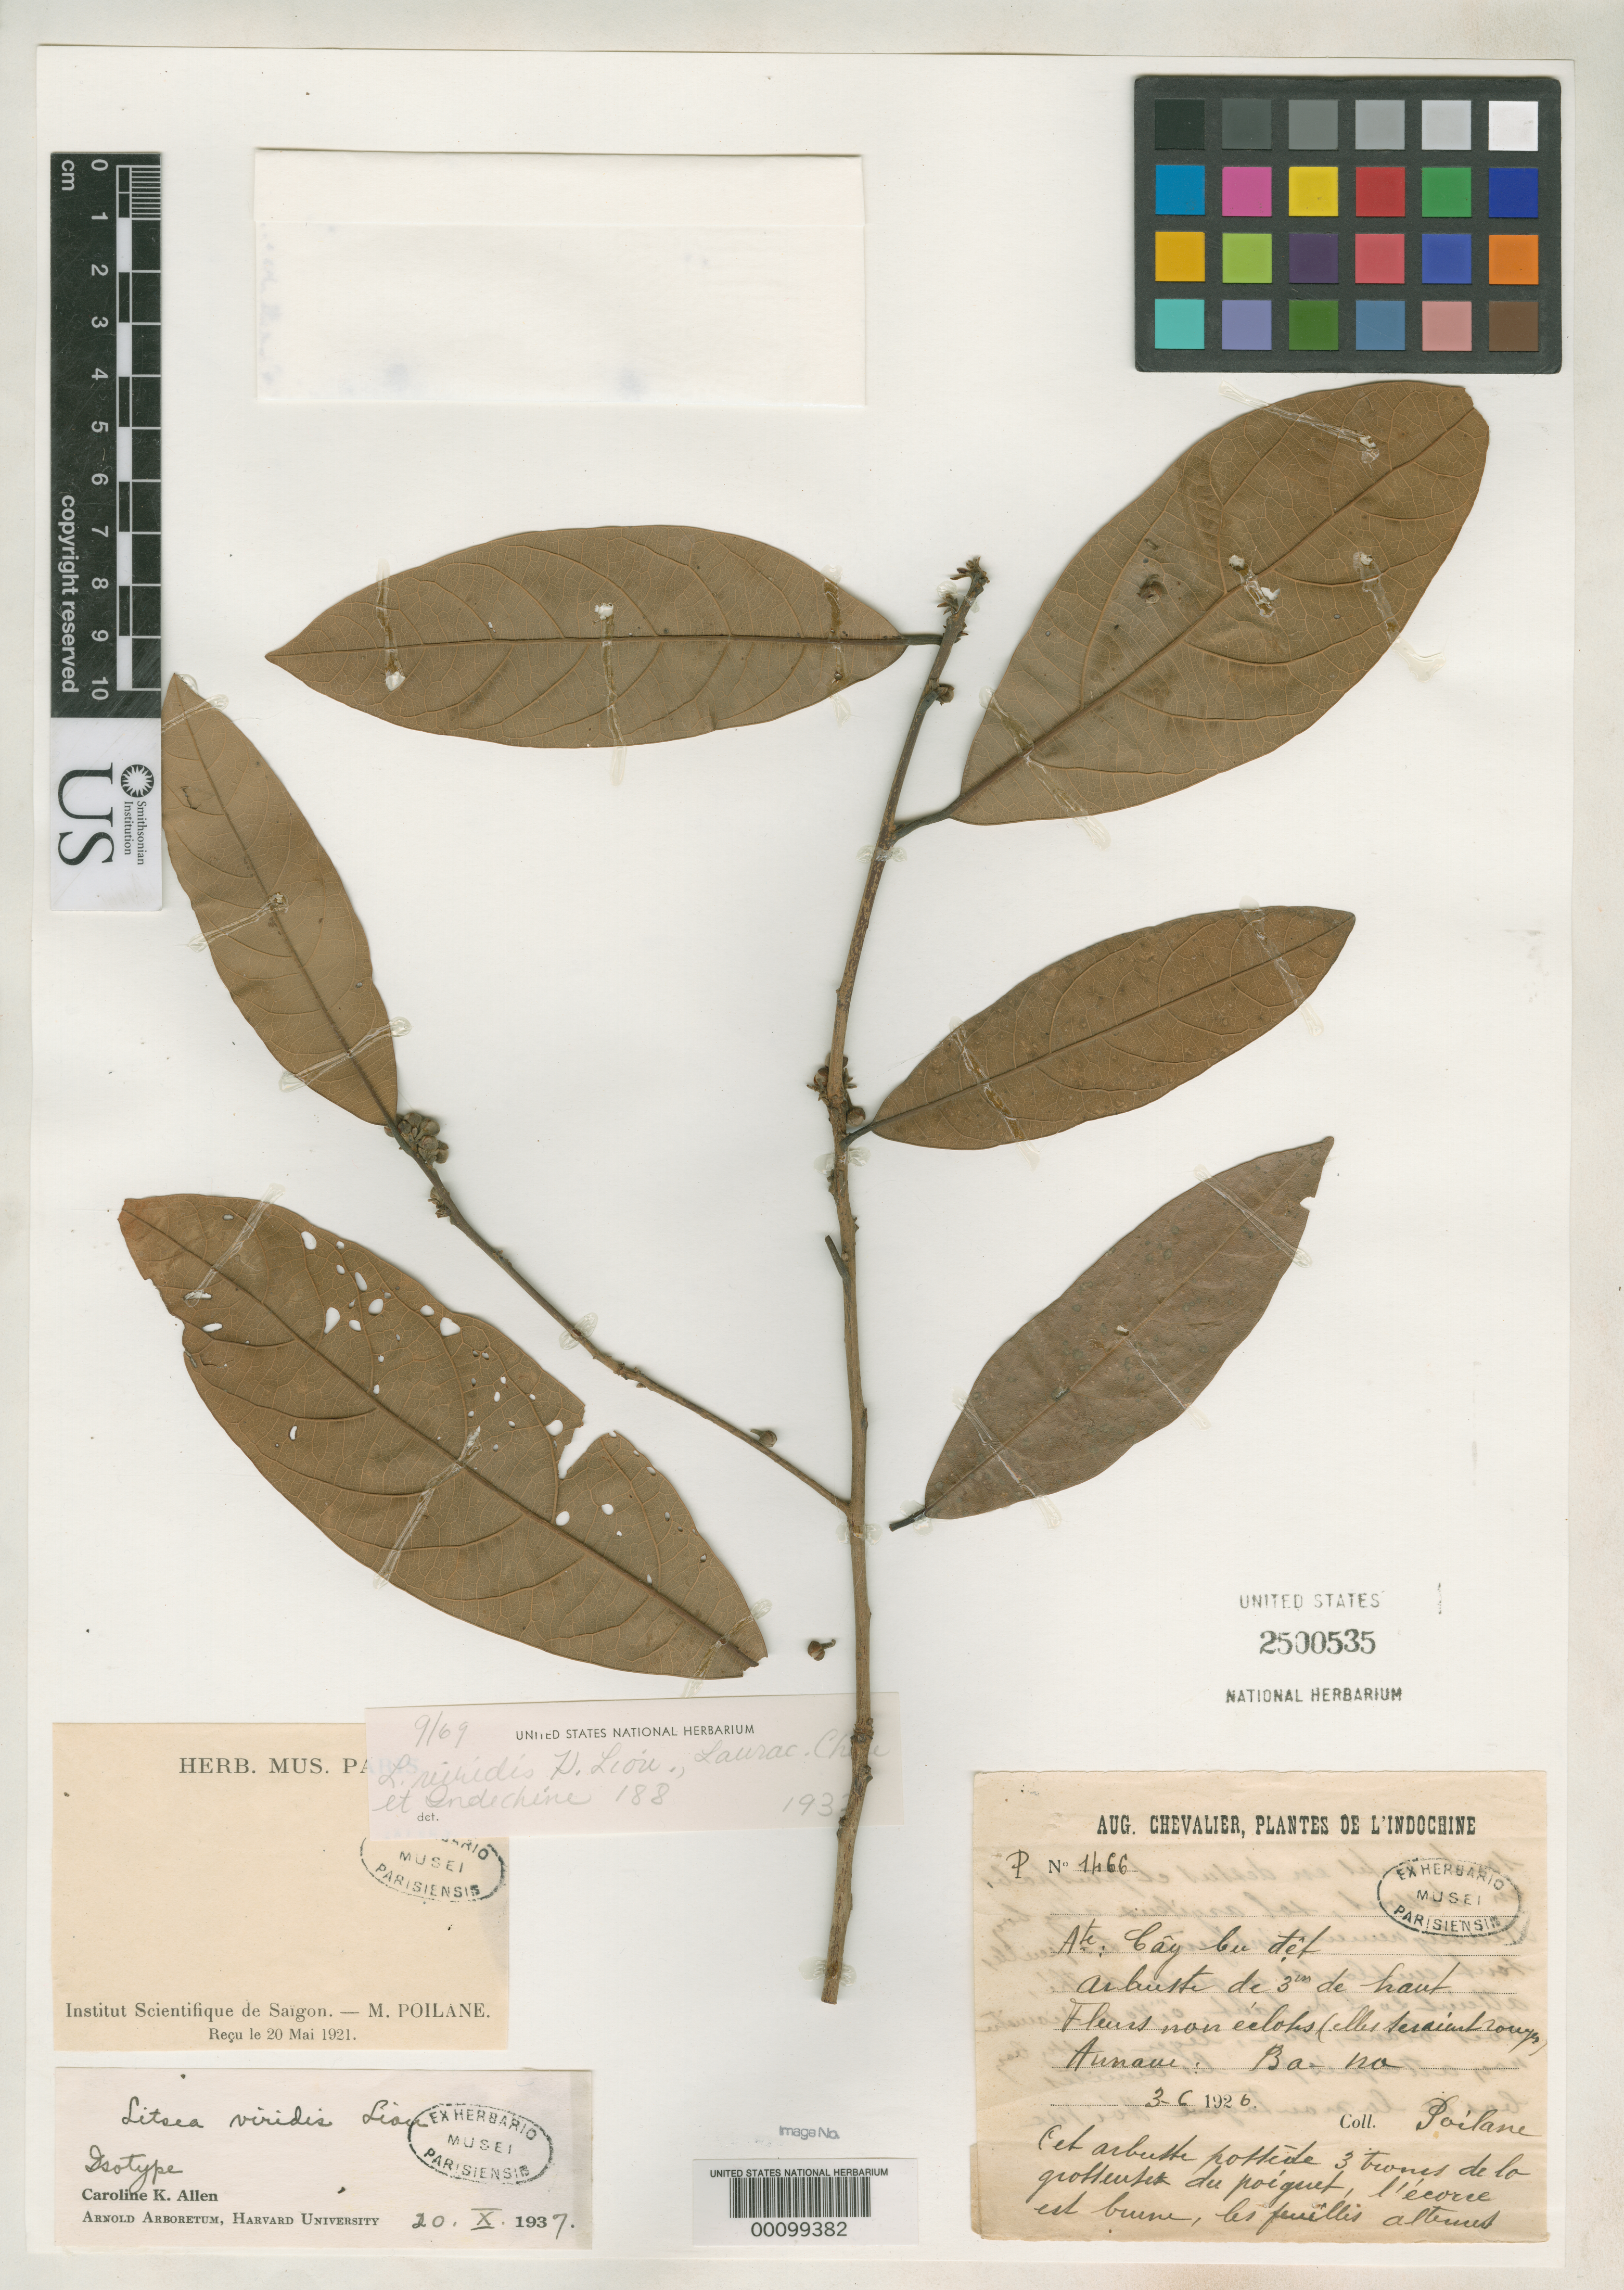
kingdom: Plantae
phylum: Tracheophyta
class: Magnoliopsida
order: Laurales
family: Lauraceae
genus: Litsea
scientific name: Litsea viridis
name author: H. Liu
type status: Isotype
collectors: E. Poilane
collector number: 1466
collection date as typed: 03 Jun 1926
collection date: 1926-06-03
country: Vietnam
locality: Ba-na.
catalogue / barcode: US 2500535